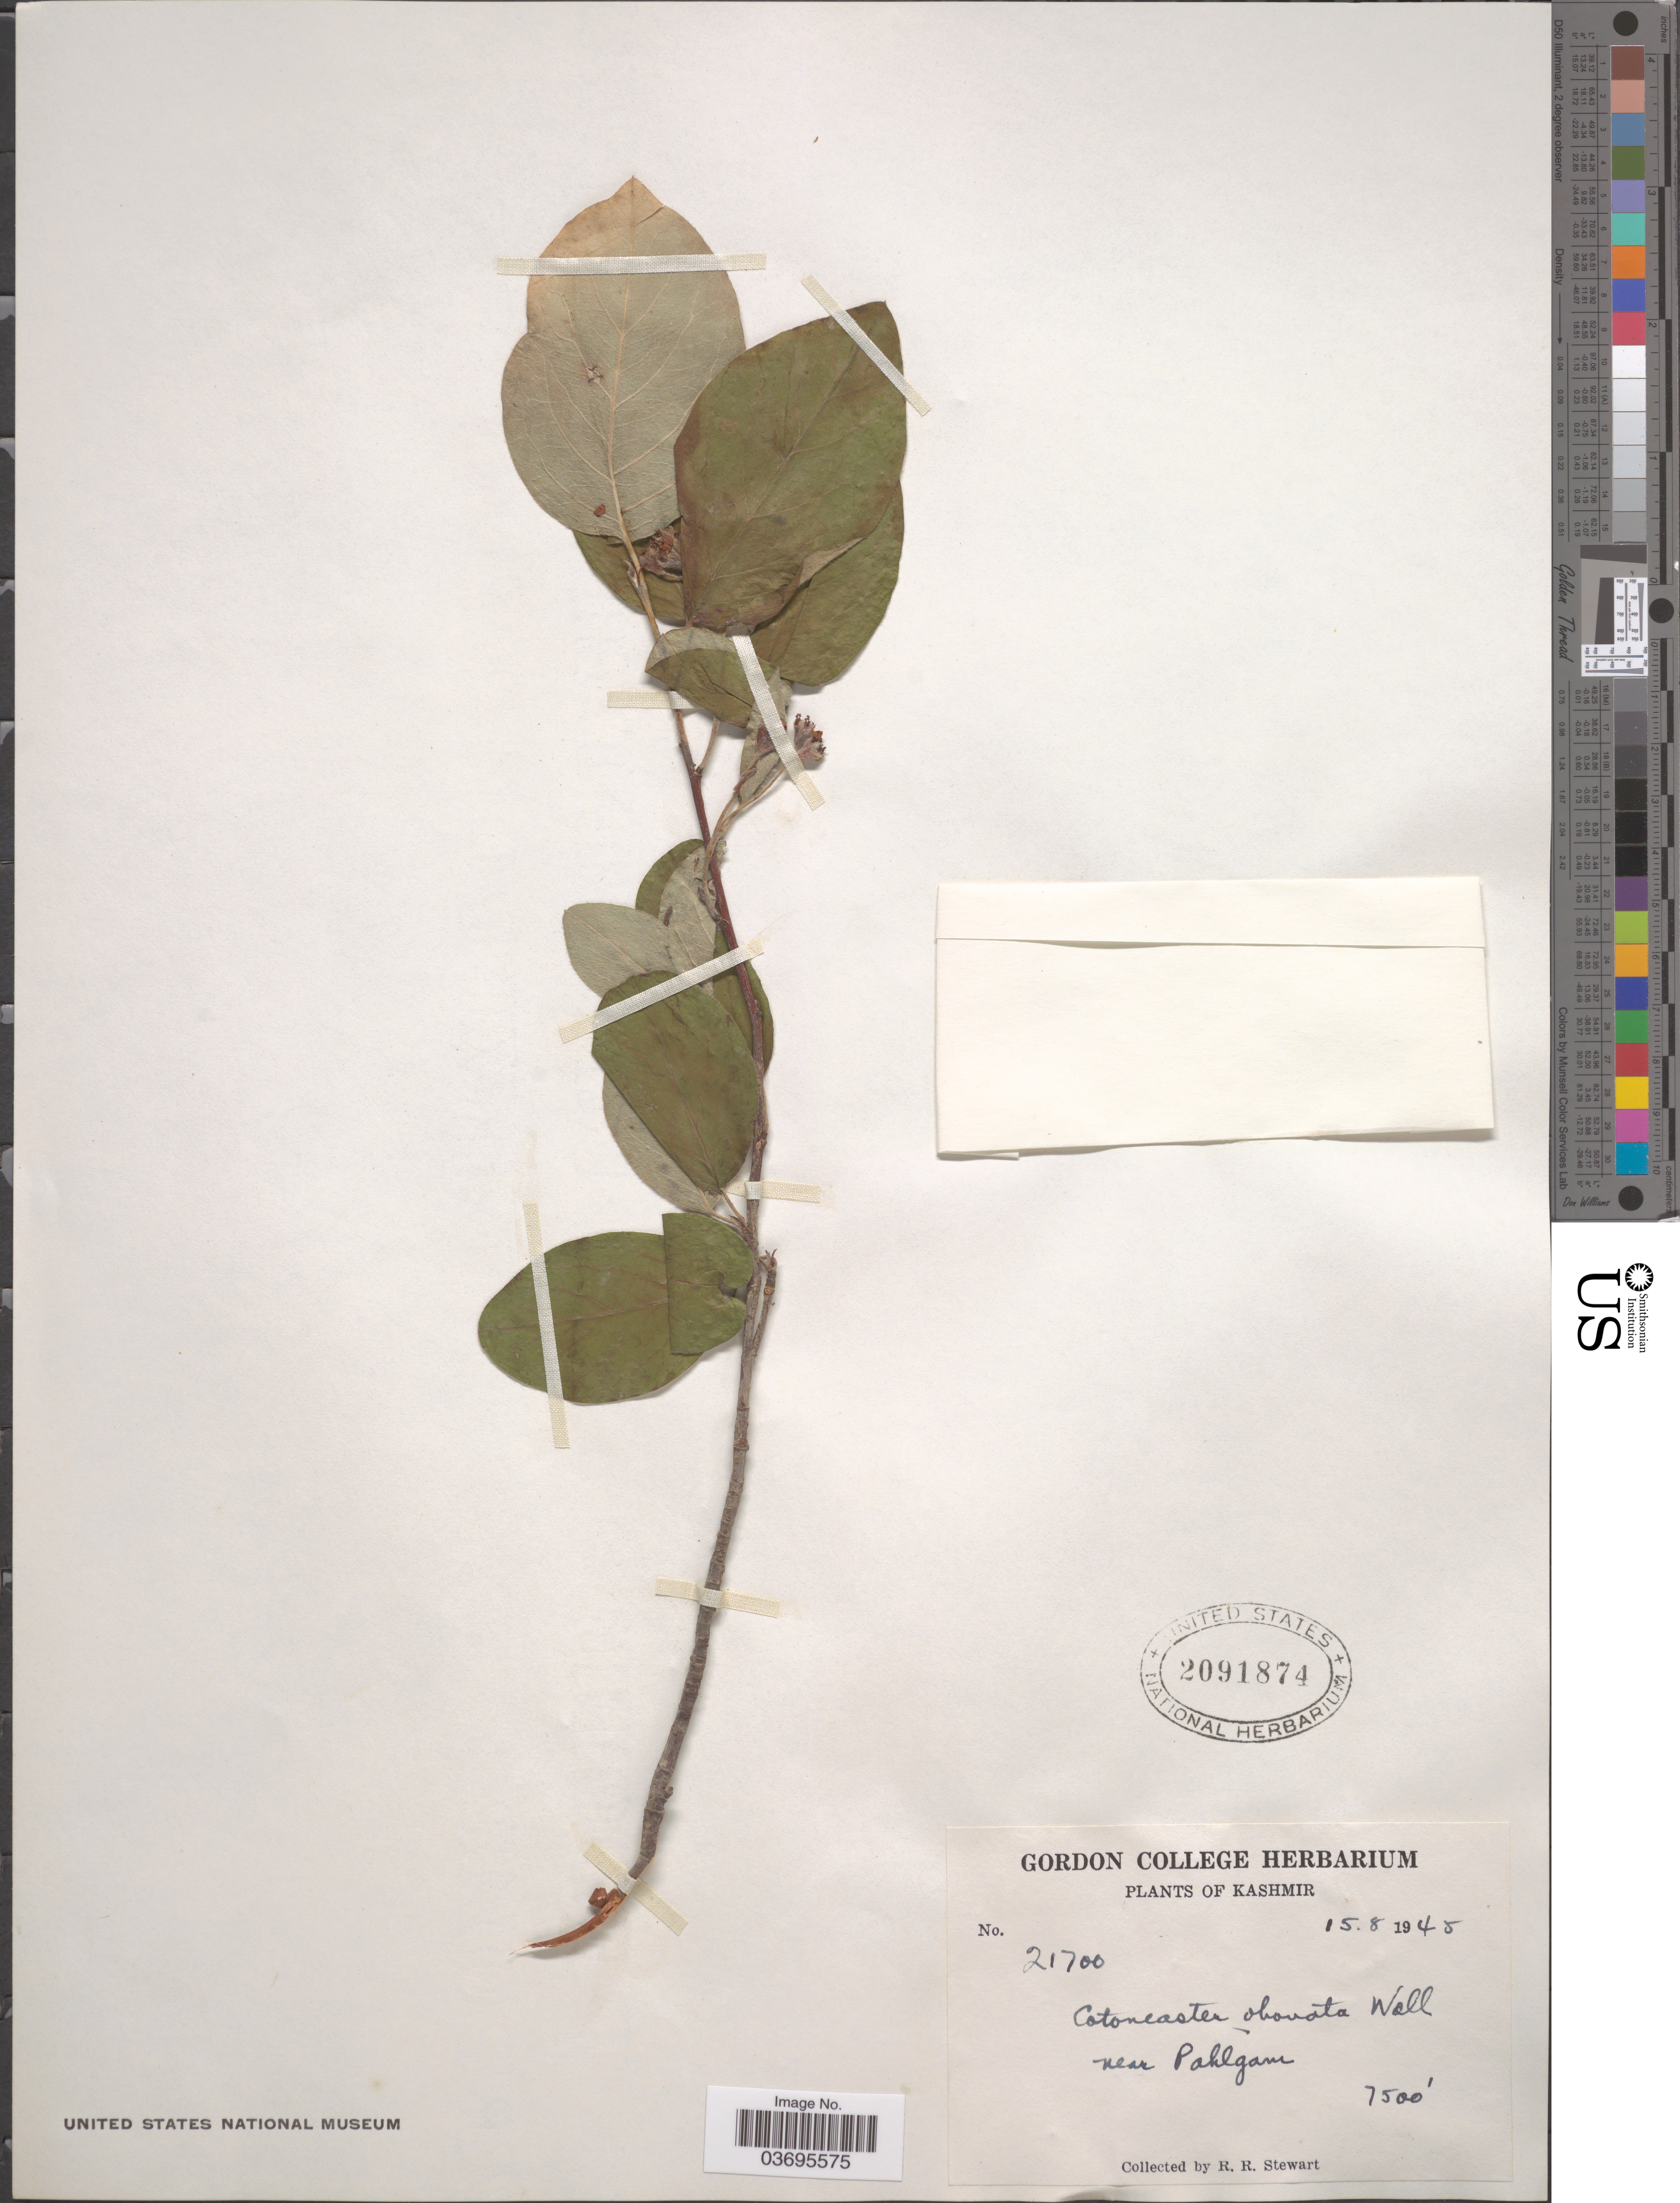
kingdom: Plantae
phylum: Tracheophyta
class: Magnoliopsida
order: Rosales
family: Rosaceae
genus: Cotoneaster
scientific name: Cotoneaster obovatus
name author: Wall. ex Dunn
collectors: R. Stewart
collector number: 21700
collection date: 1945-08-15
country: India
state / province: Jammu and Kashmir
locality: Kashmir. Near Pahlgam.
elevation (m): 2286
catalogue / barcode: US 2091874